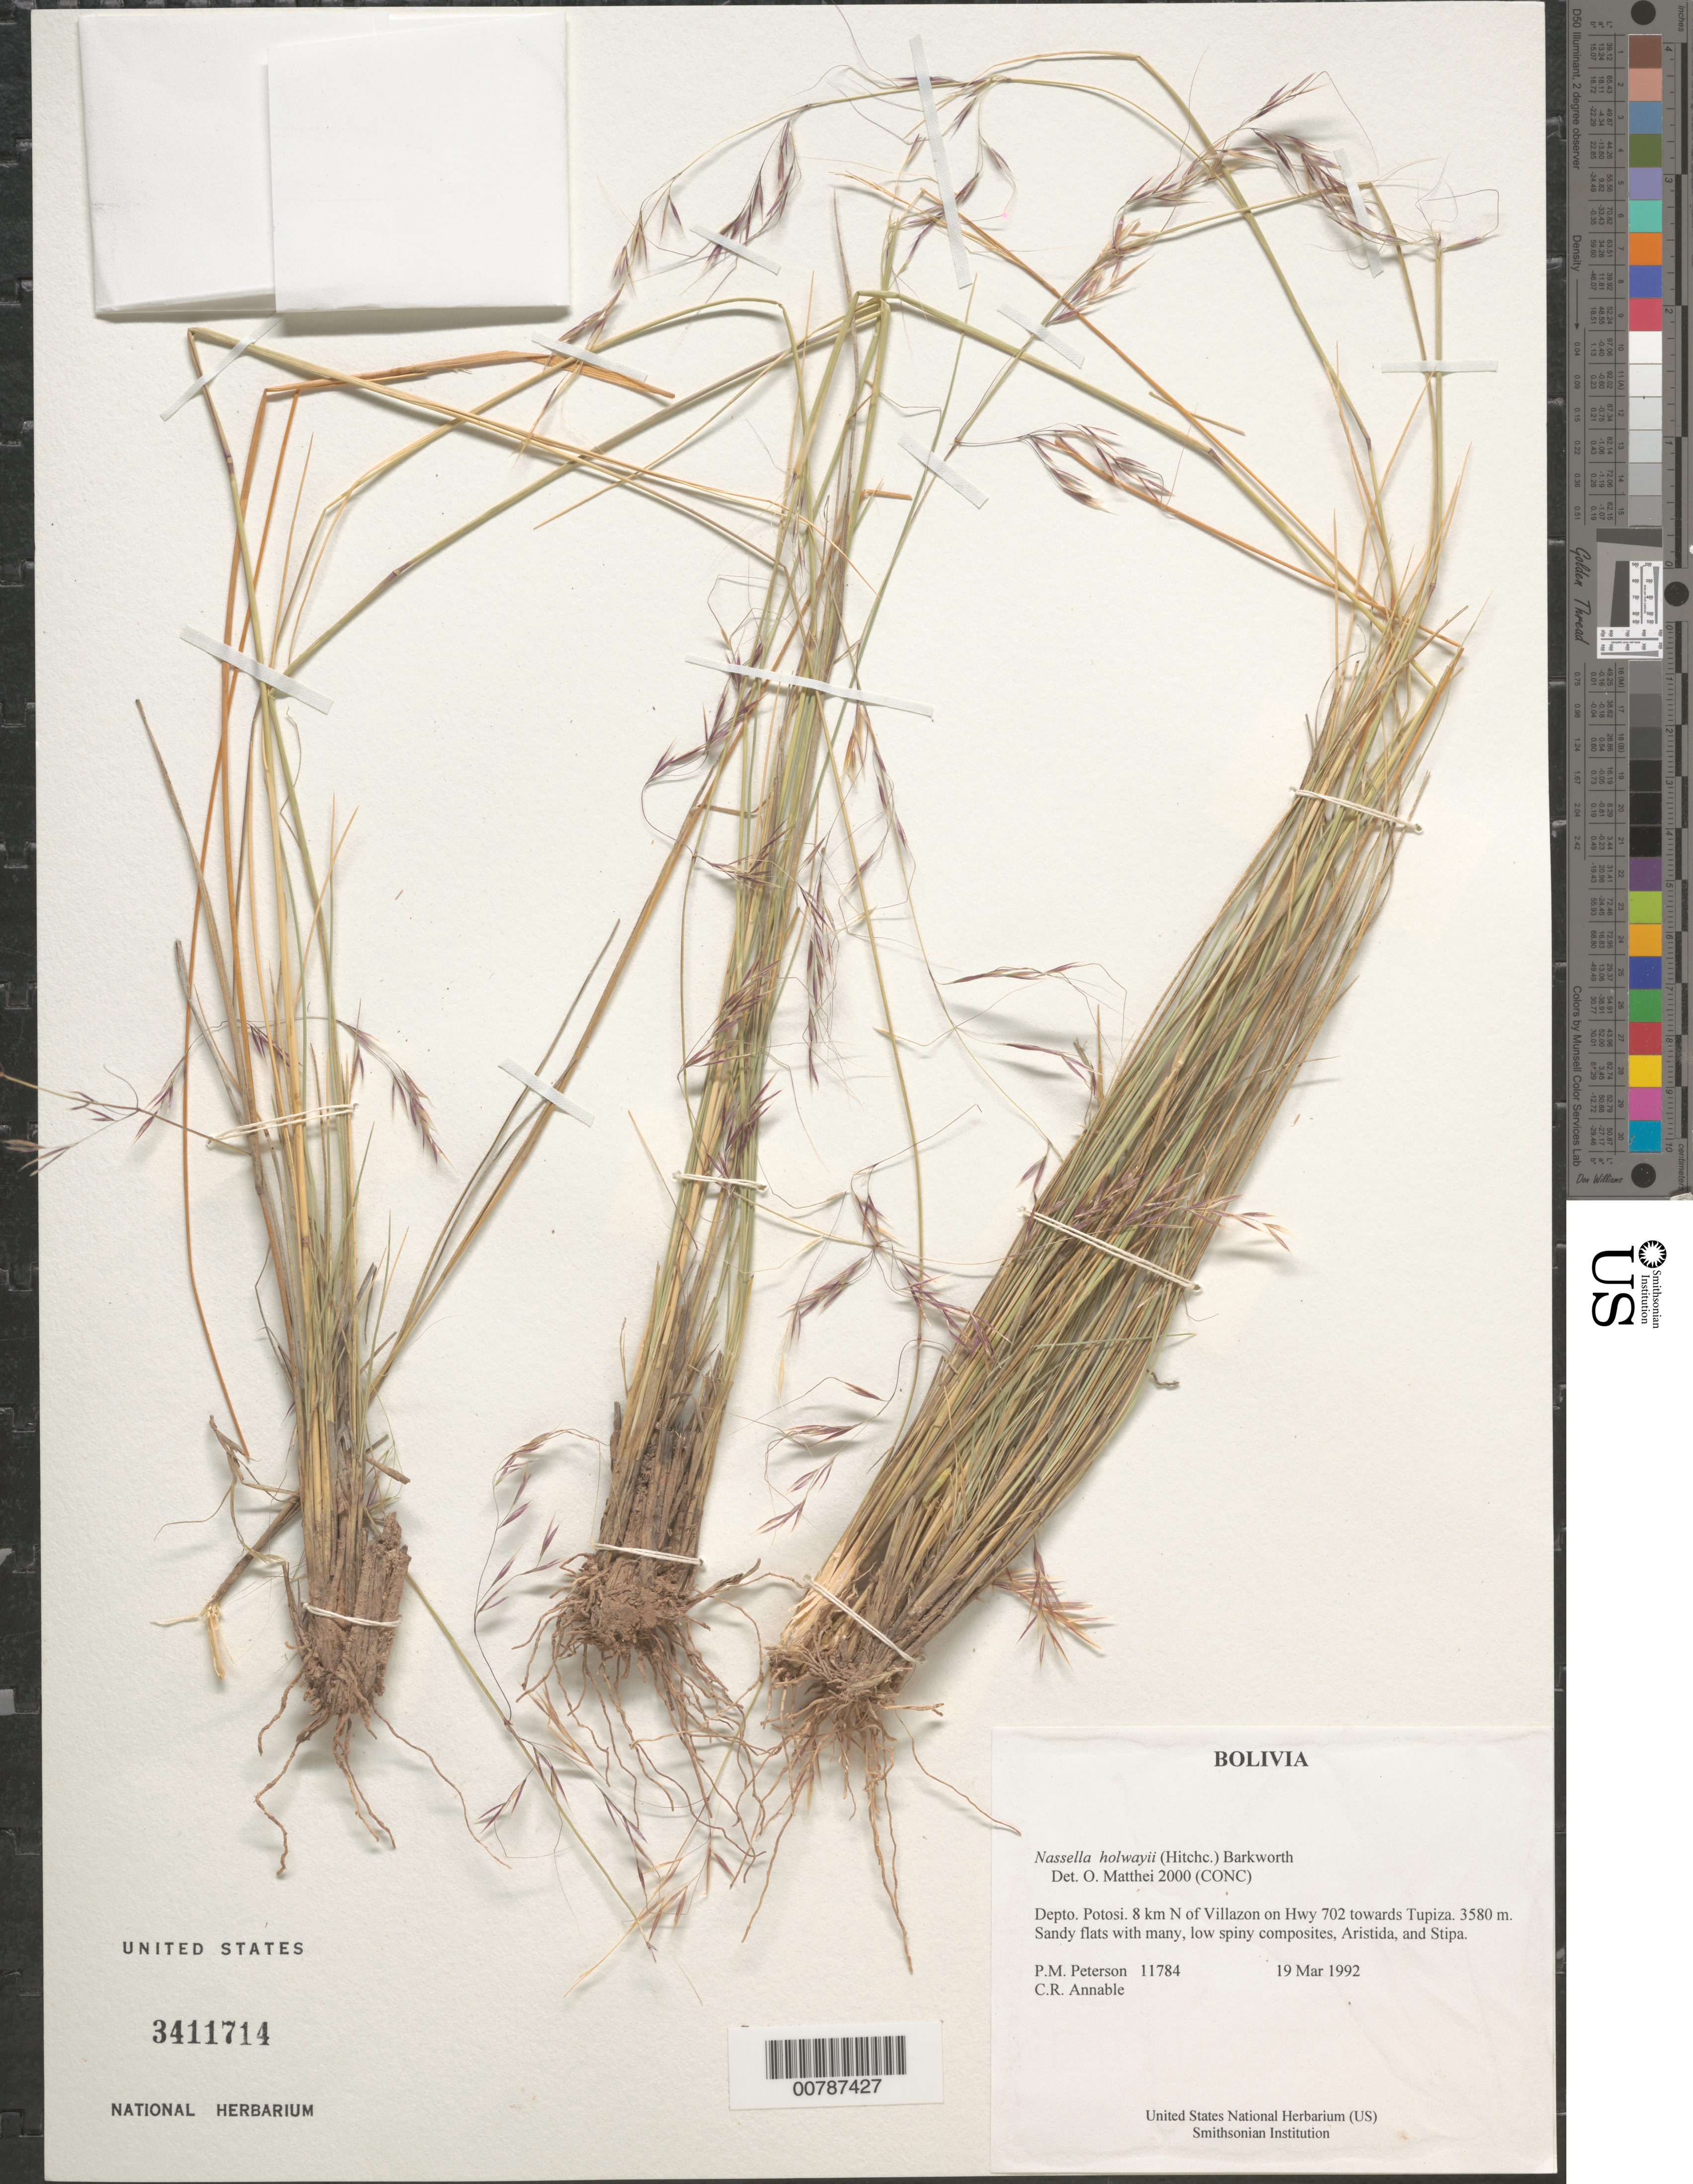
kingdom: Plantae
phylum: Tracheophyta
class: Liliopsida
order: Poales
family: Poaceae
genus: Nassella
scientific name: Nassella holwayii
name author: (Hitchc.) Barkworth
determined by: Matthei, O. R.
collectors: P. M. Peterson & C. R. Annable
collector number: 11784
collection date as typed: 19 Mar 1992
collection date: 1992-03-19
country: Bolivia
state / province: Potosi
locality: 8 km N of Villazon on Hwy 702 towards Tupiza.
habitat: Sandy flats with many, low spiny composites, Aristida, and Stipa.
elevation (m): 3580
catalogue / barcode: US 3411714